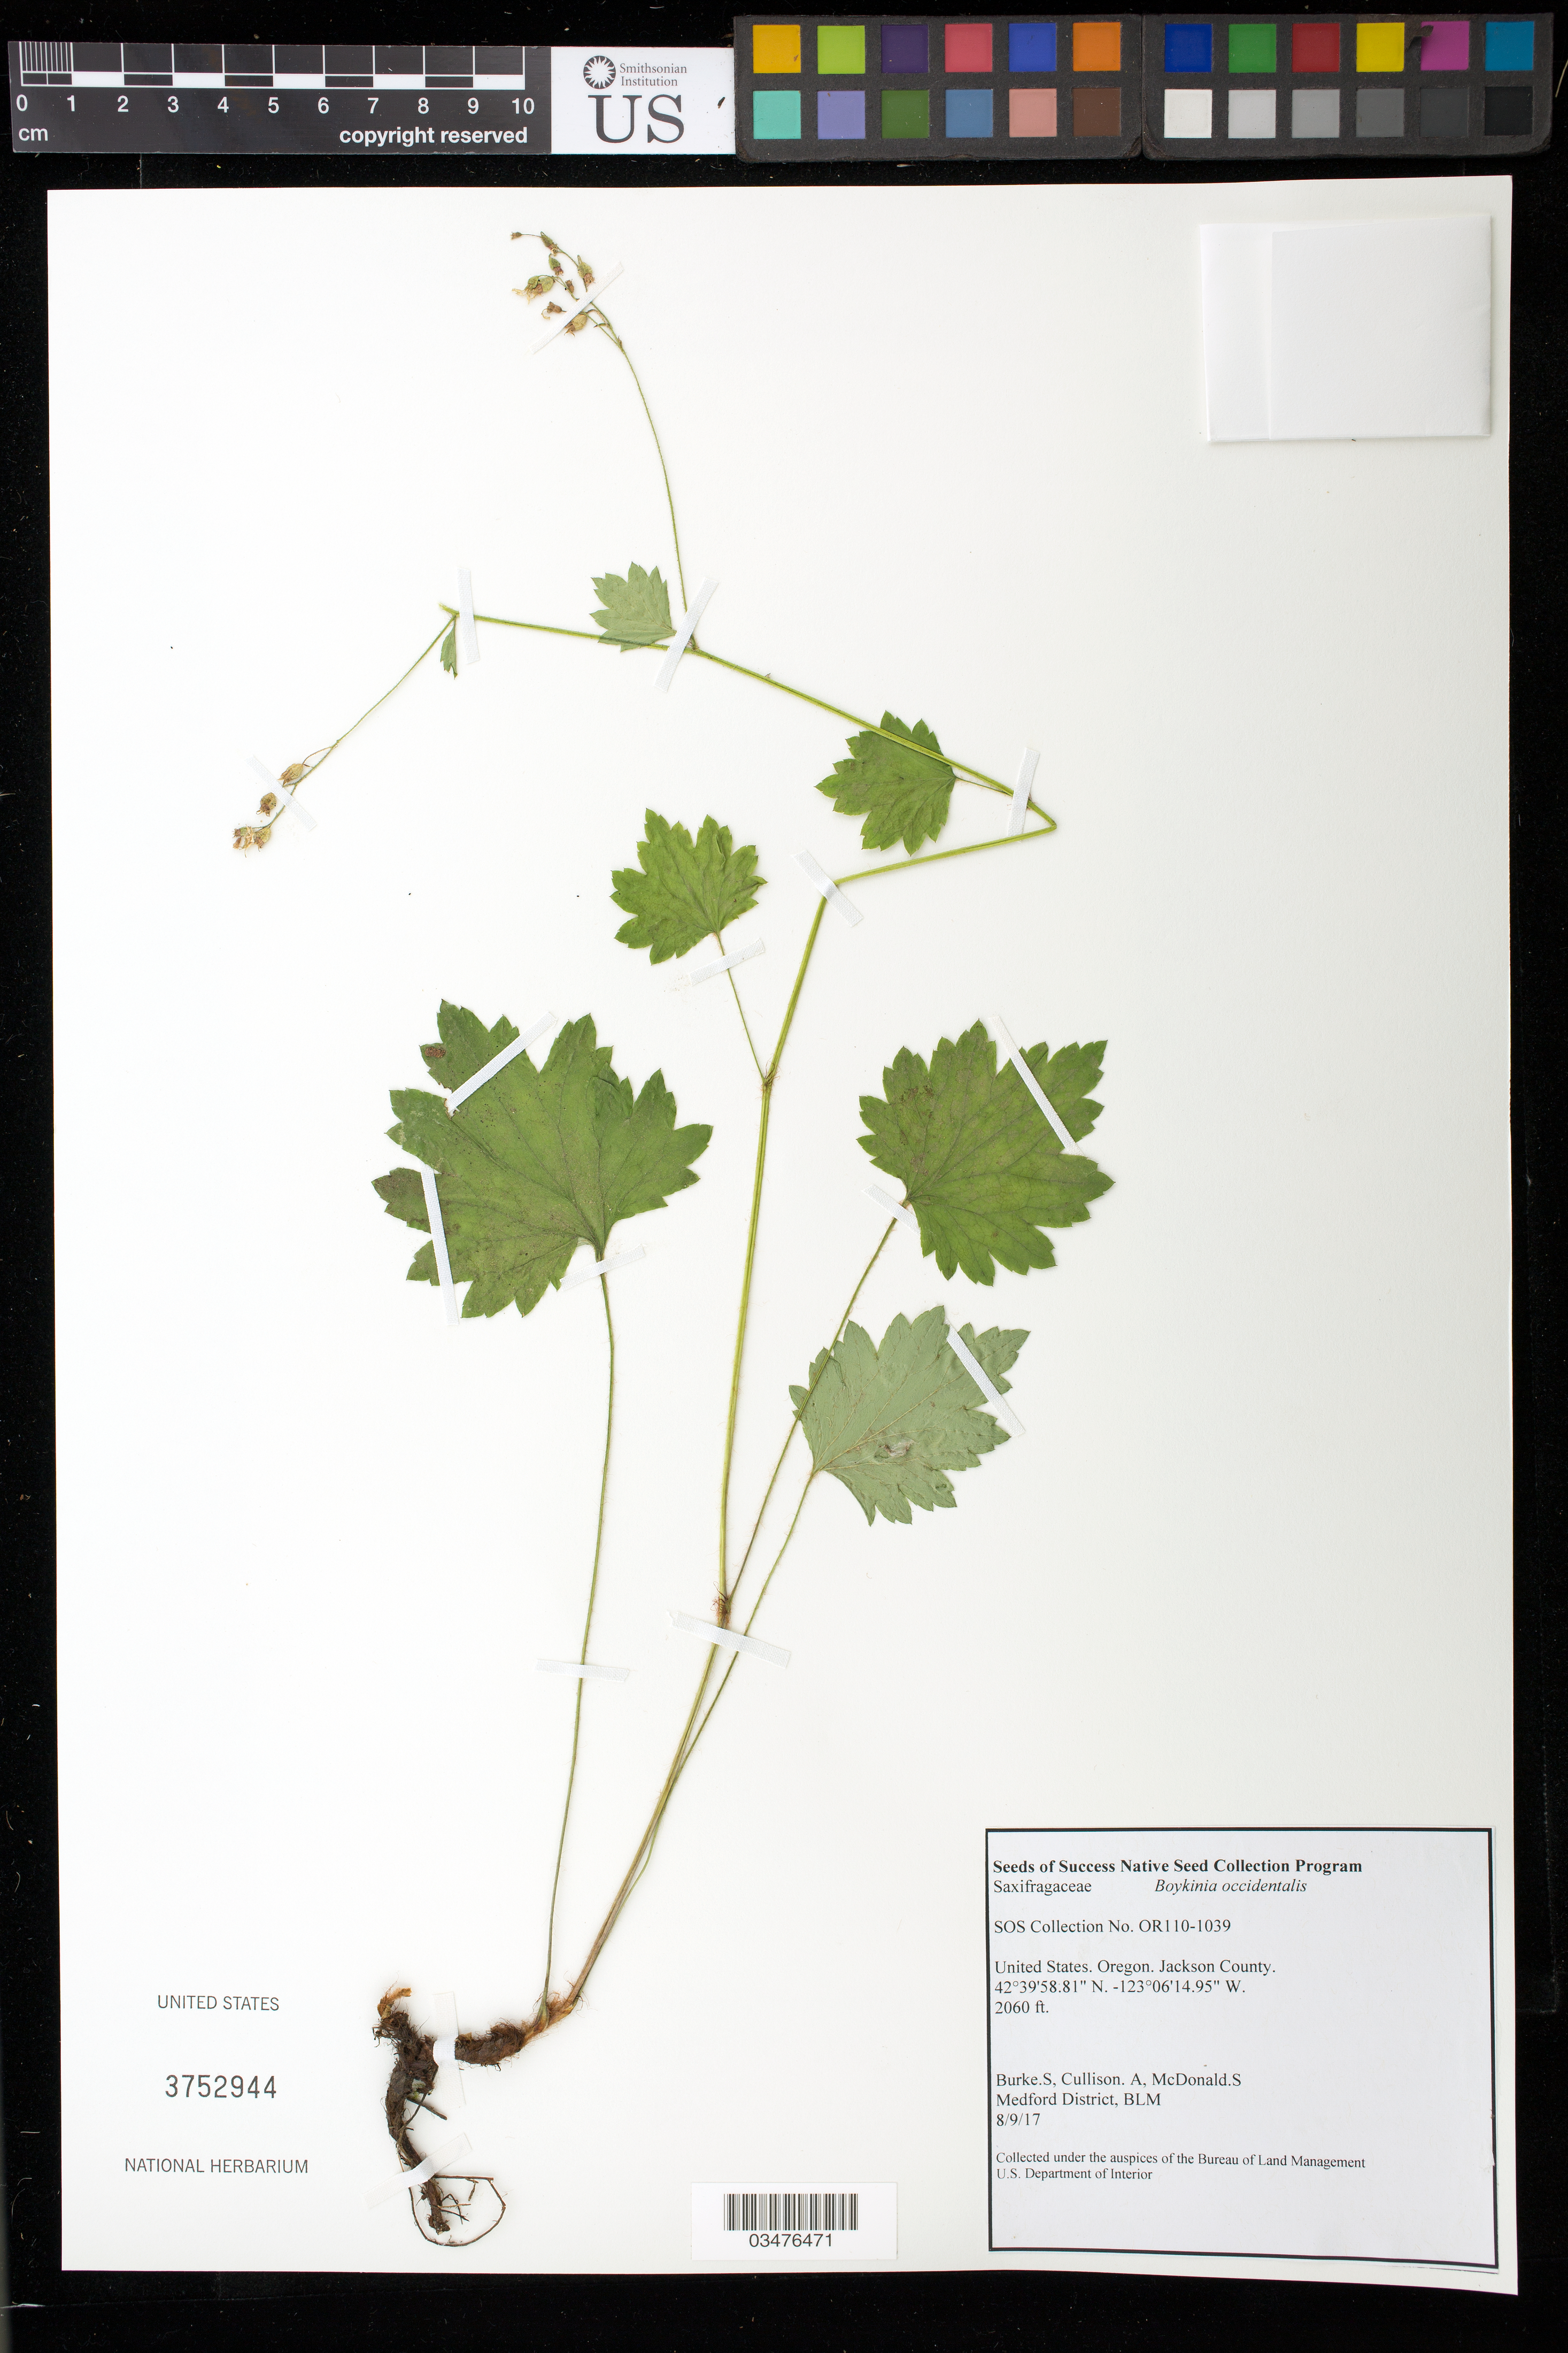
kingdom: Plantae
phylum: Tracheophyta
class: Magnoliopsida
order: Saxifragales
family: Saxifragaceae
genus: Boykinia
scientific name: Boykinia occidentalis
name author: Torr. & A. Gray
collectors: S. Burke, A. Cullison & S. McDonald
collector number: OR110-1039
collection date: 2017-08-09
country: United States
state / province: Oregon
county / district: Jackson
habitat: Riparian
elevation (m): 628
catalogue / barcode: US 3752944